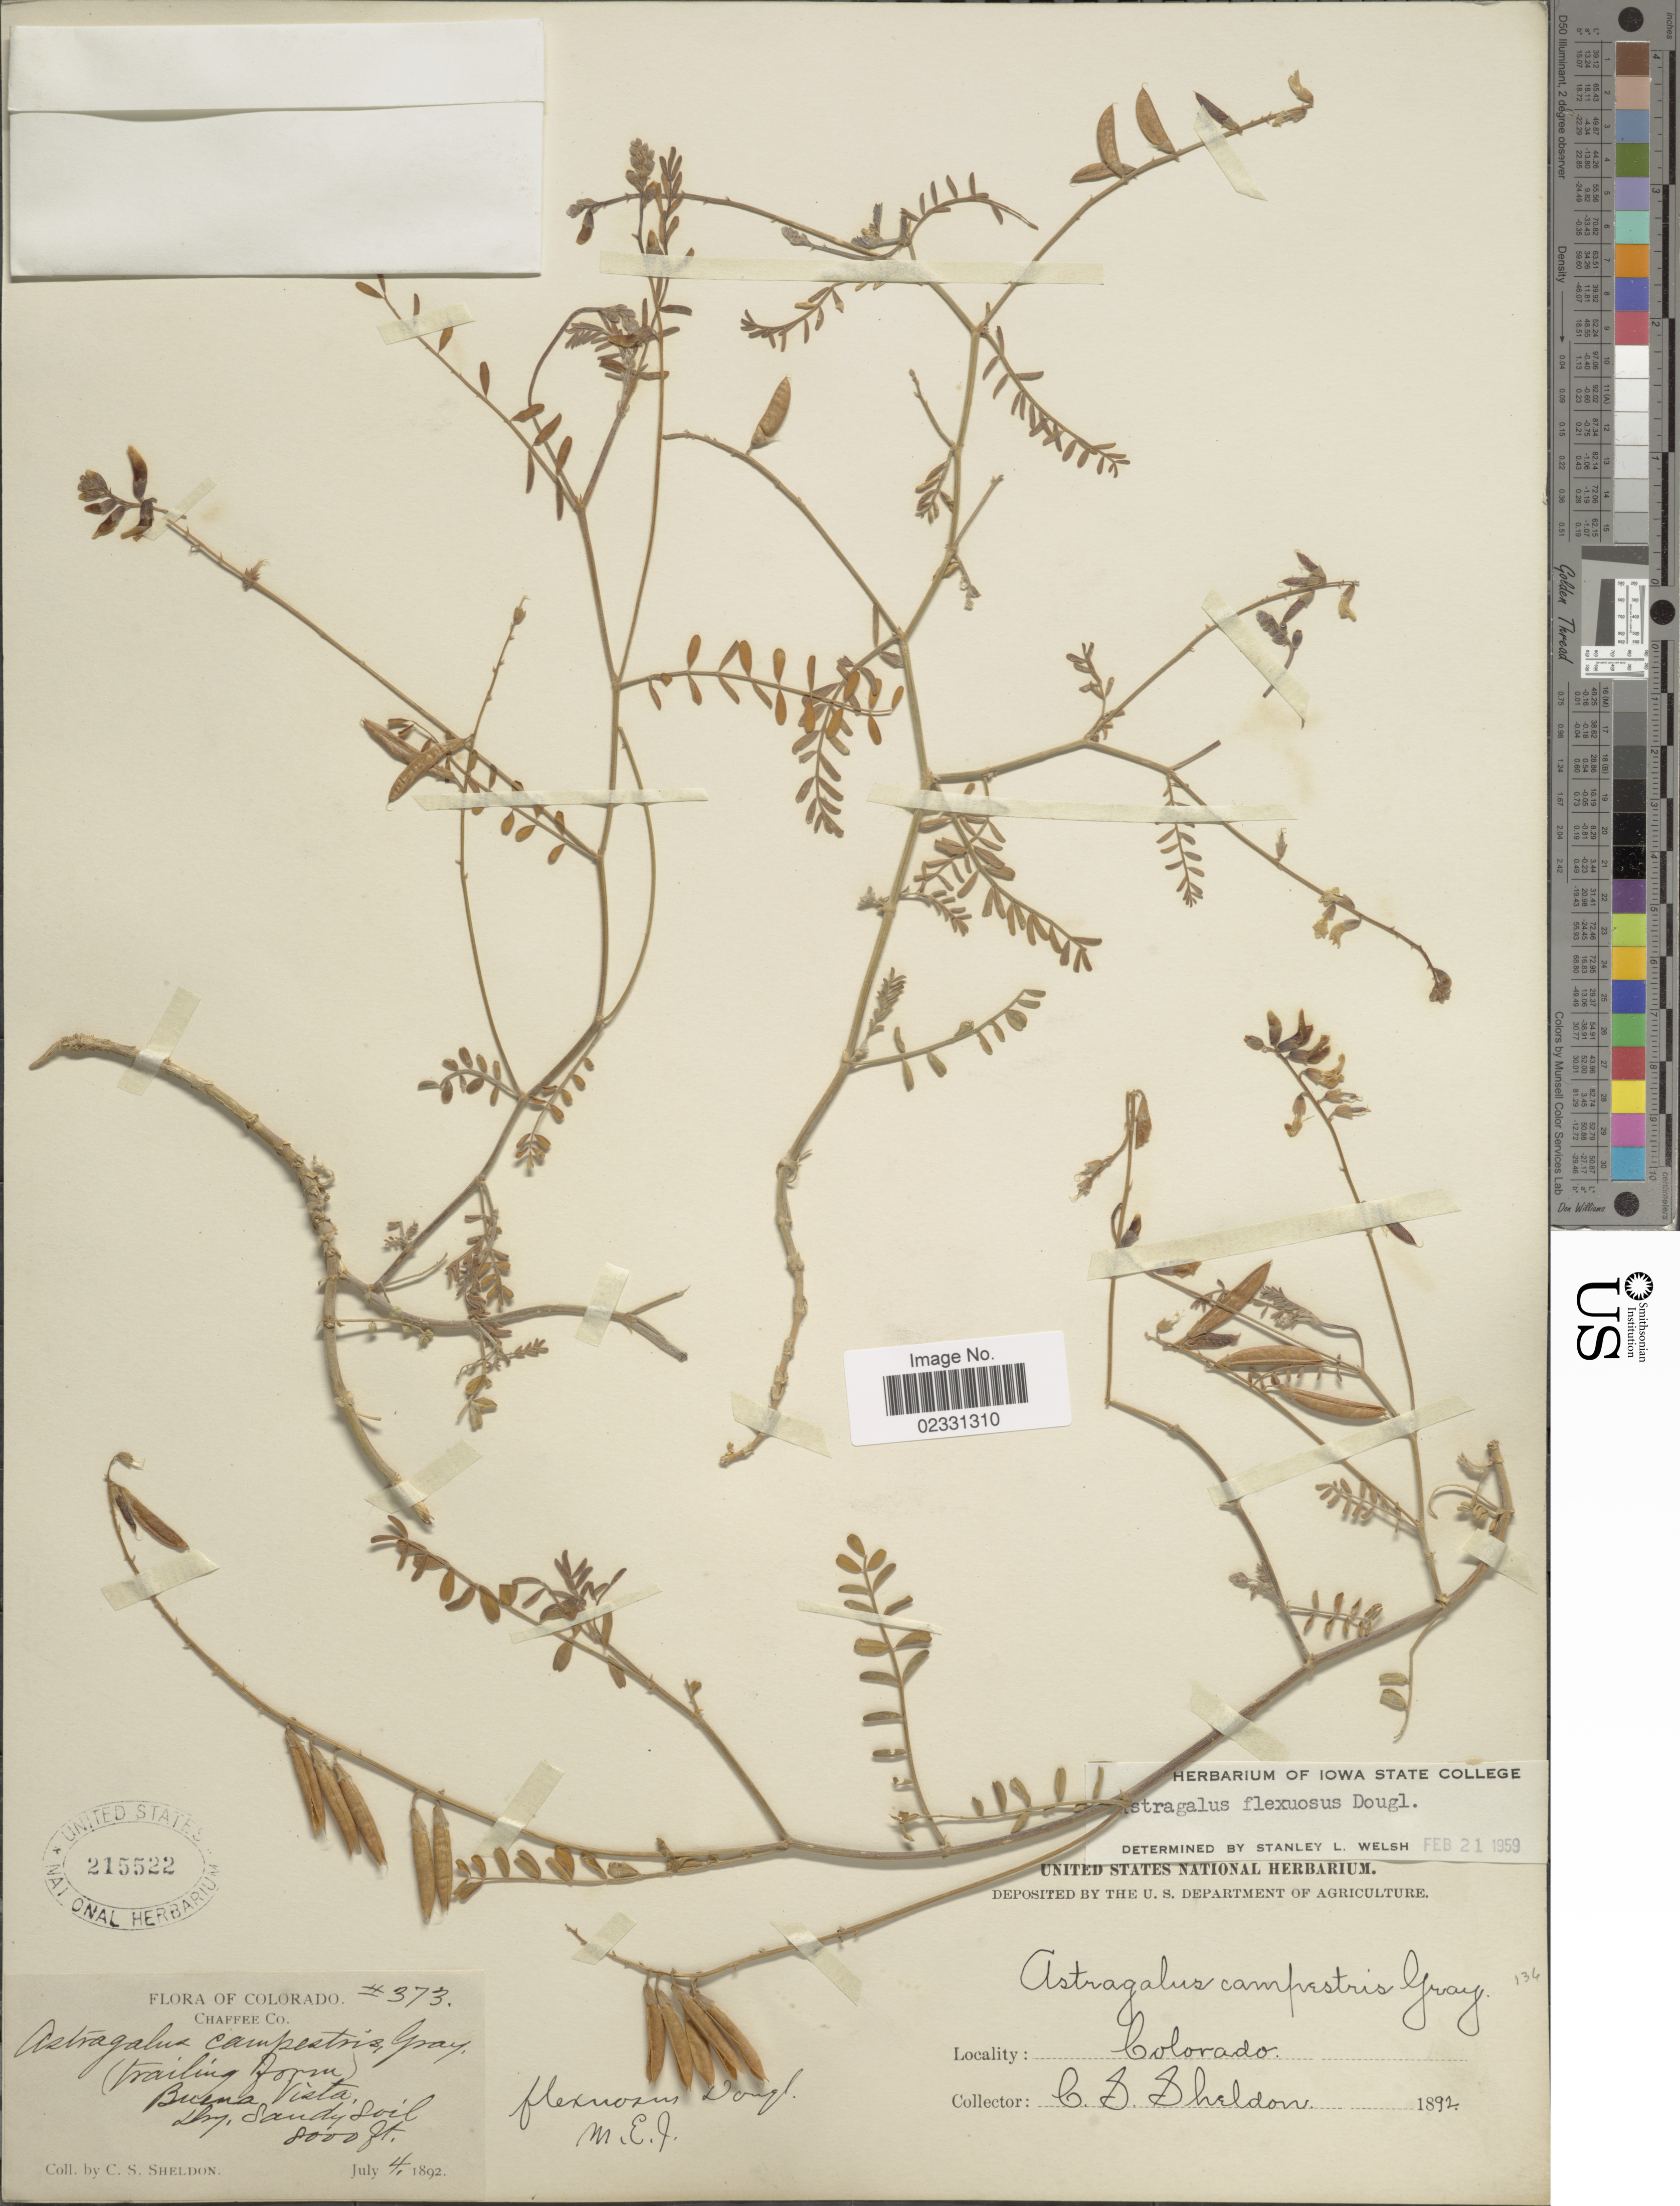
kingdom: Plantae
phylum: Tracheophyta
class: Magnoliopsida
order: Fabales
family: Fabaceae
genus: Astragalus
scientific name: Astragalus flexuosus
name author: (Hook.) Douglas ex G. Don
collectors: C. S. Sheldon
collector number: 373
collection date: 1892-07-04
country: United States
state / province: Colorado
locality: Chaffee Co, Buena Vista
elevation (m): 2438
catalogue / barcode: US 215522